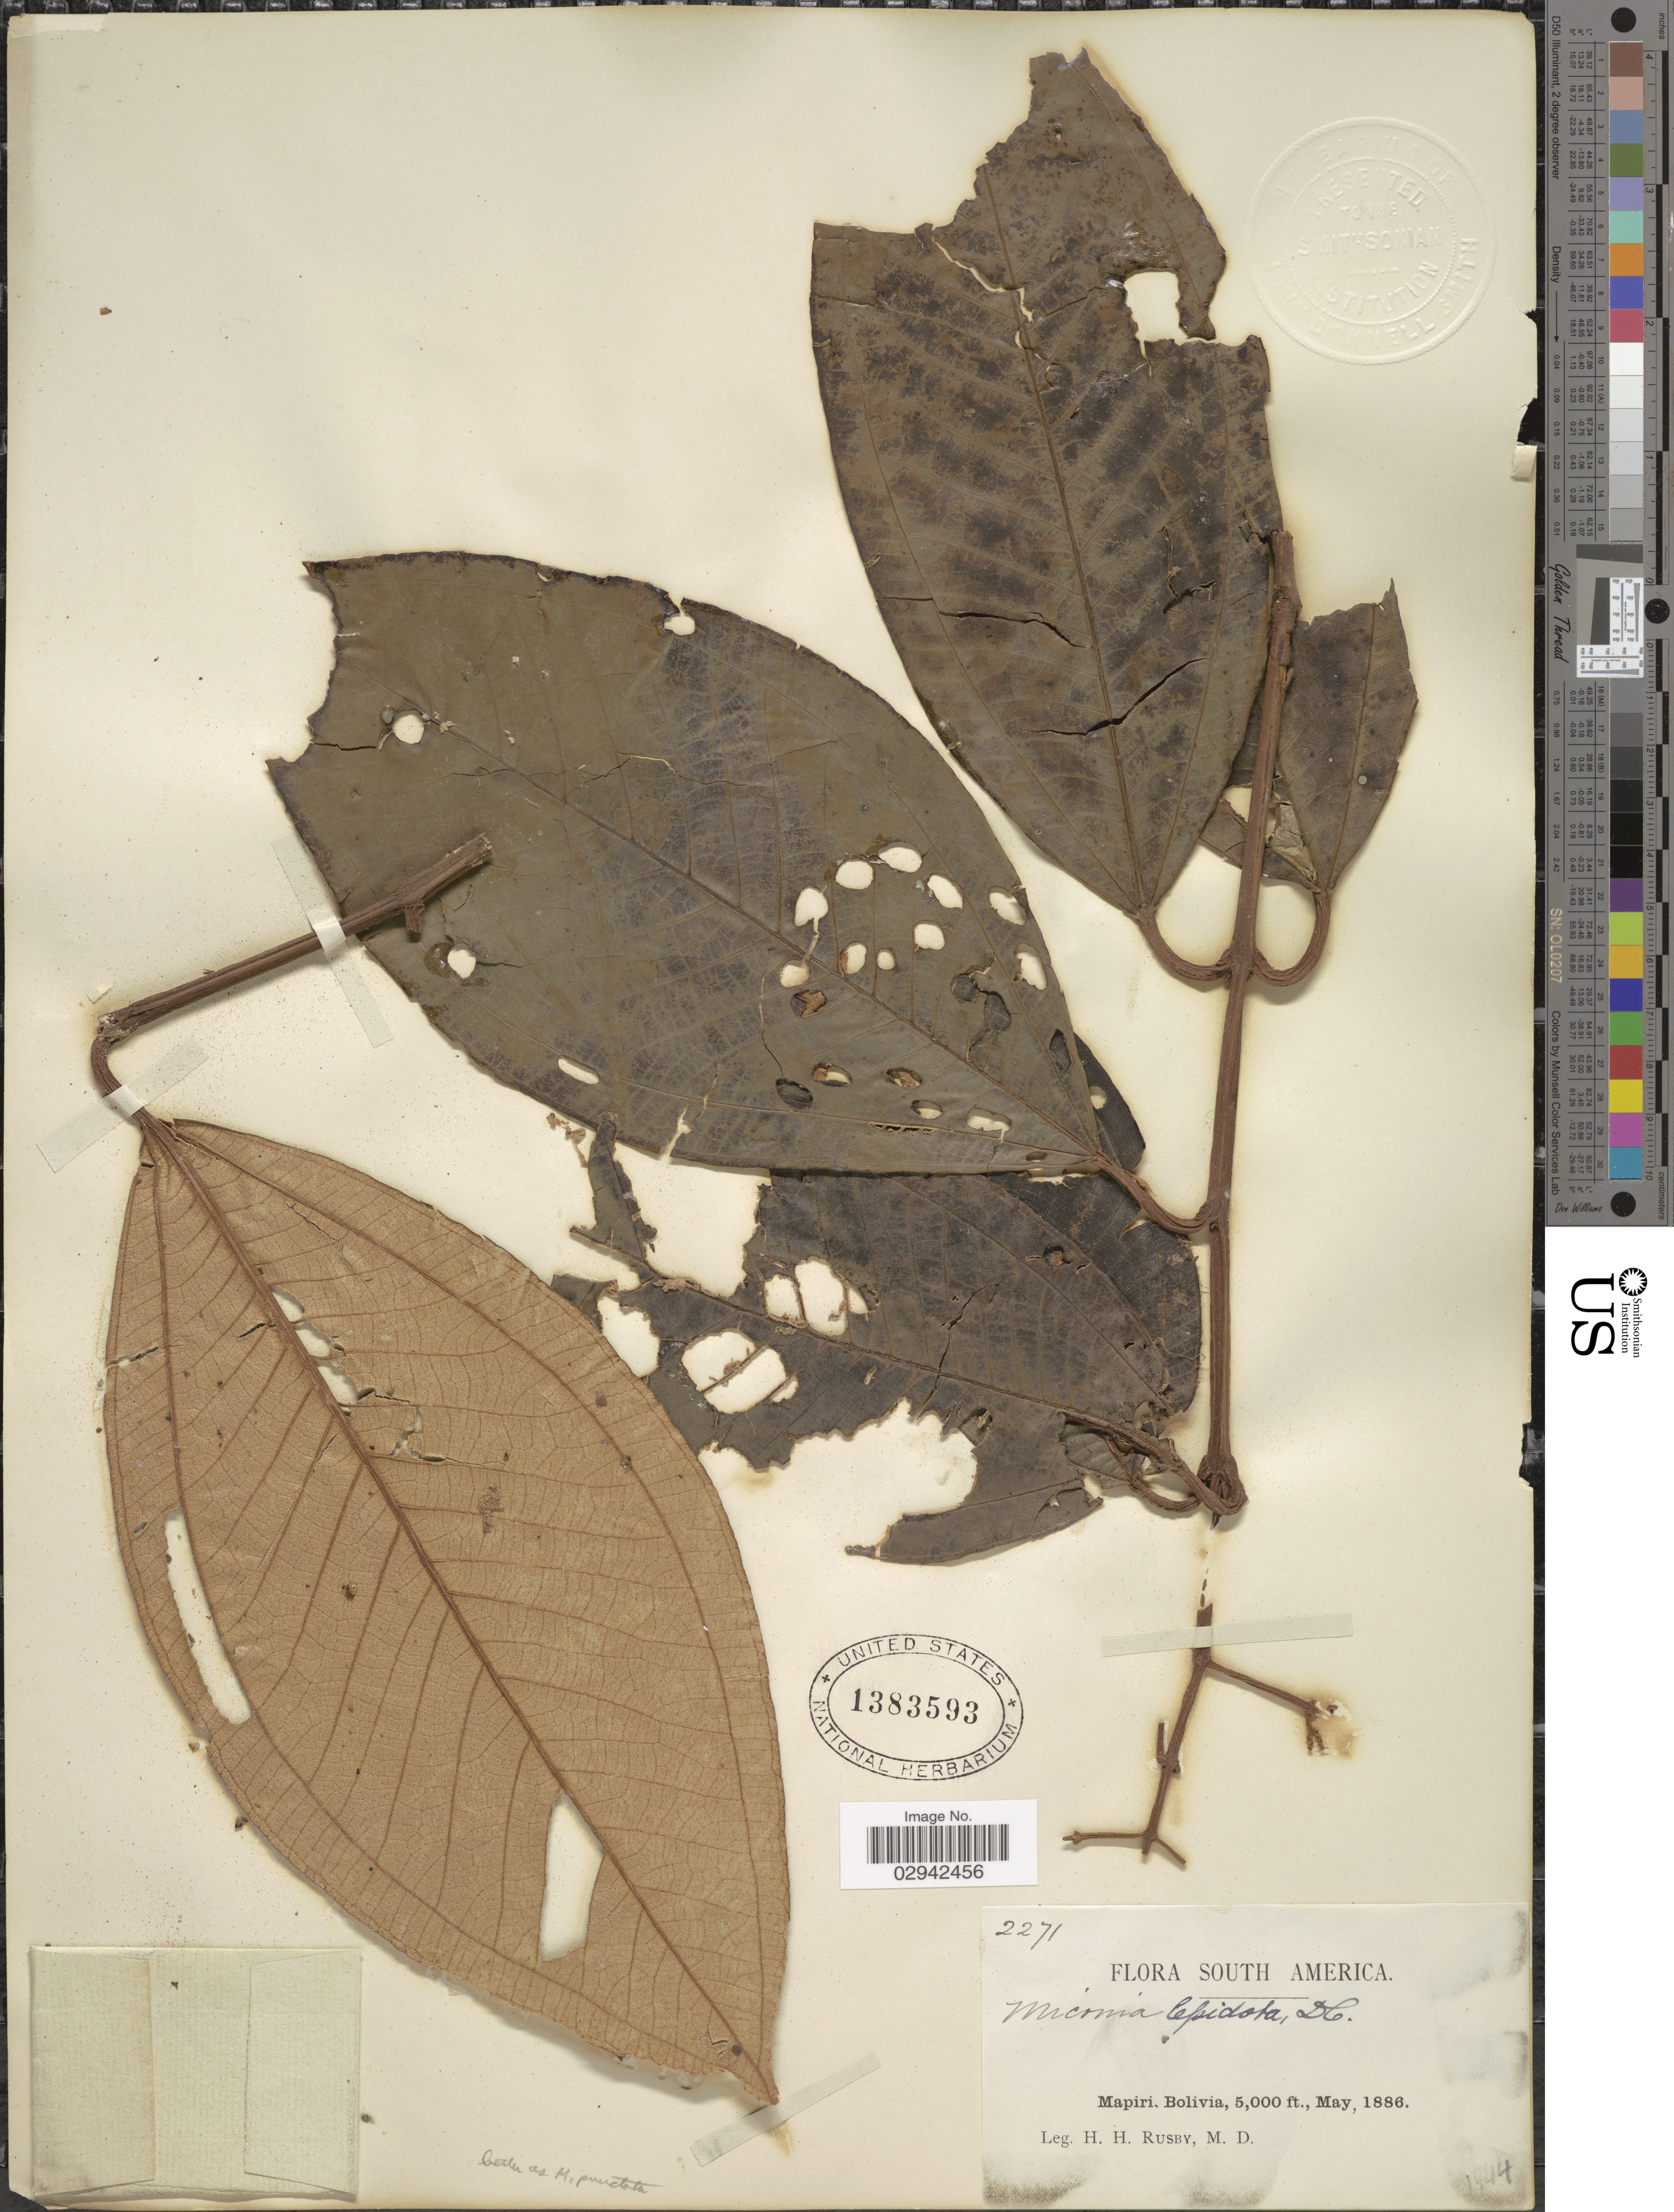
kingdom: Plantae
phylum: Tracheophyta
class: Magnoliopsida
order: Myrtales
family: Melastomataceae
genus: Miconia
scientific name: Miconia punctata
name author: (Desr.) D. Don ex DC.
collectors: H. H. Rusby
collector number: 2271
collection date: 1886-05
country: Bolivia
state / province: La Páz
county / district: Larecaja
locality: Mapiri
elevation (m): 1524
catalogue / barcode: US 1383593